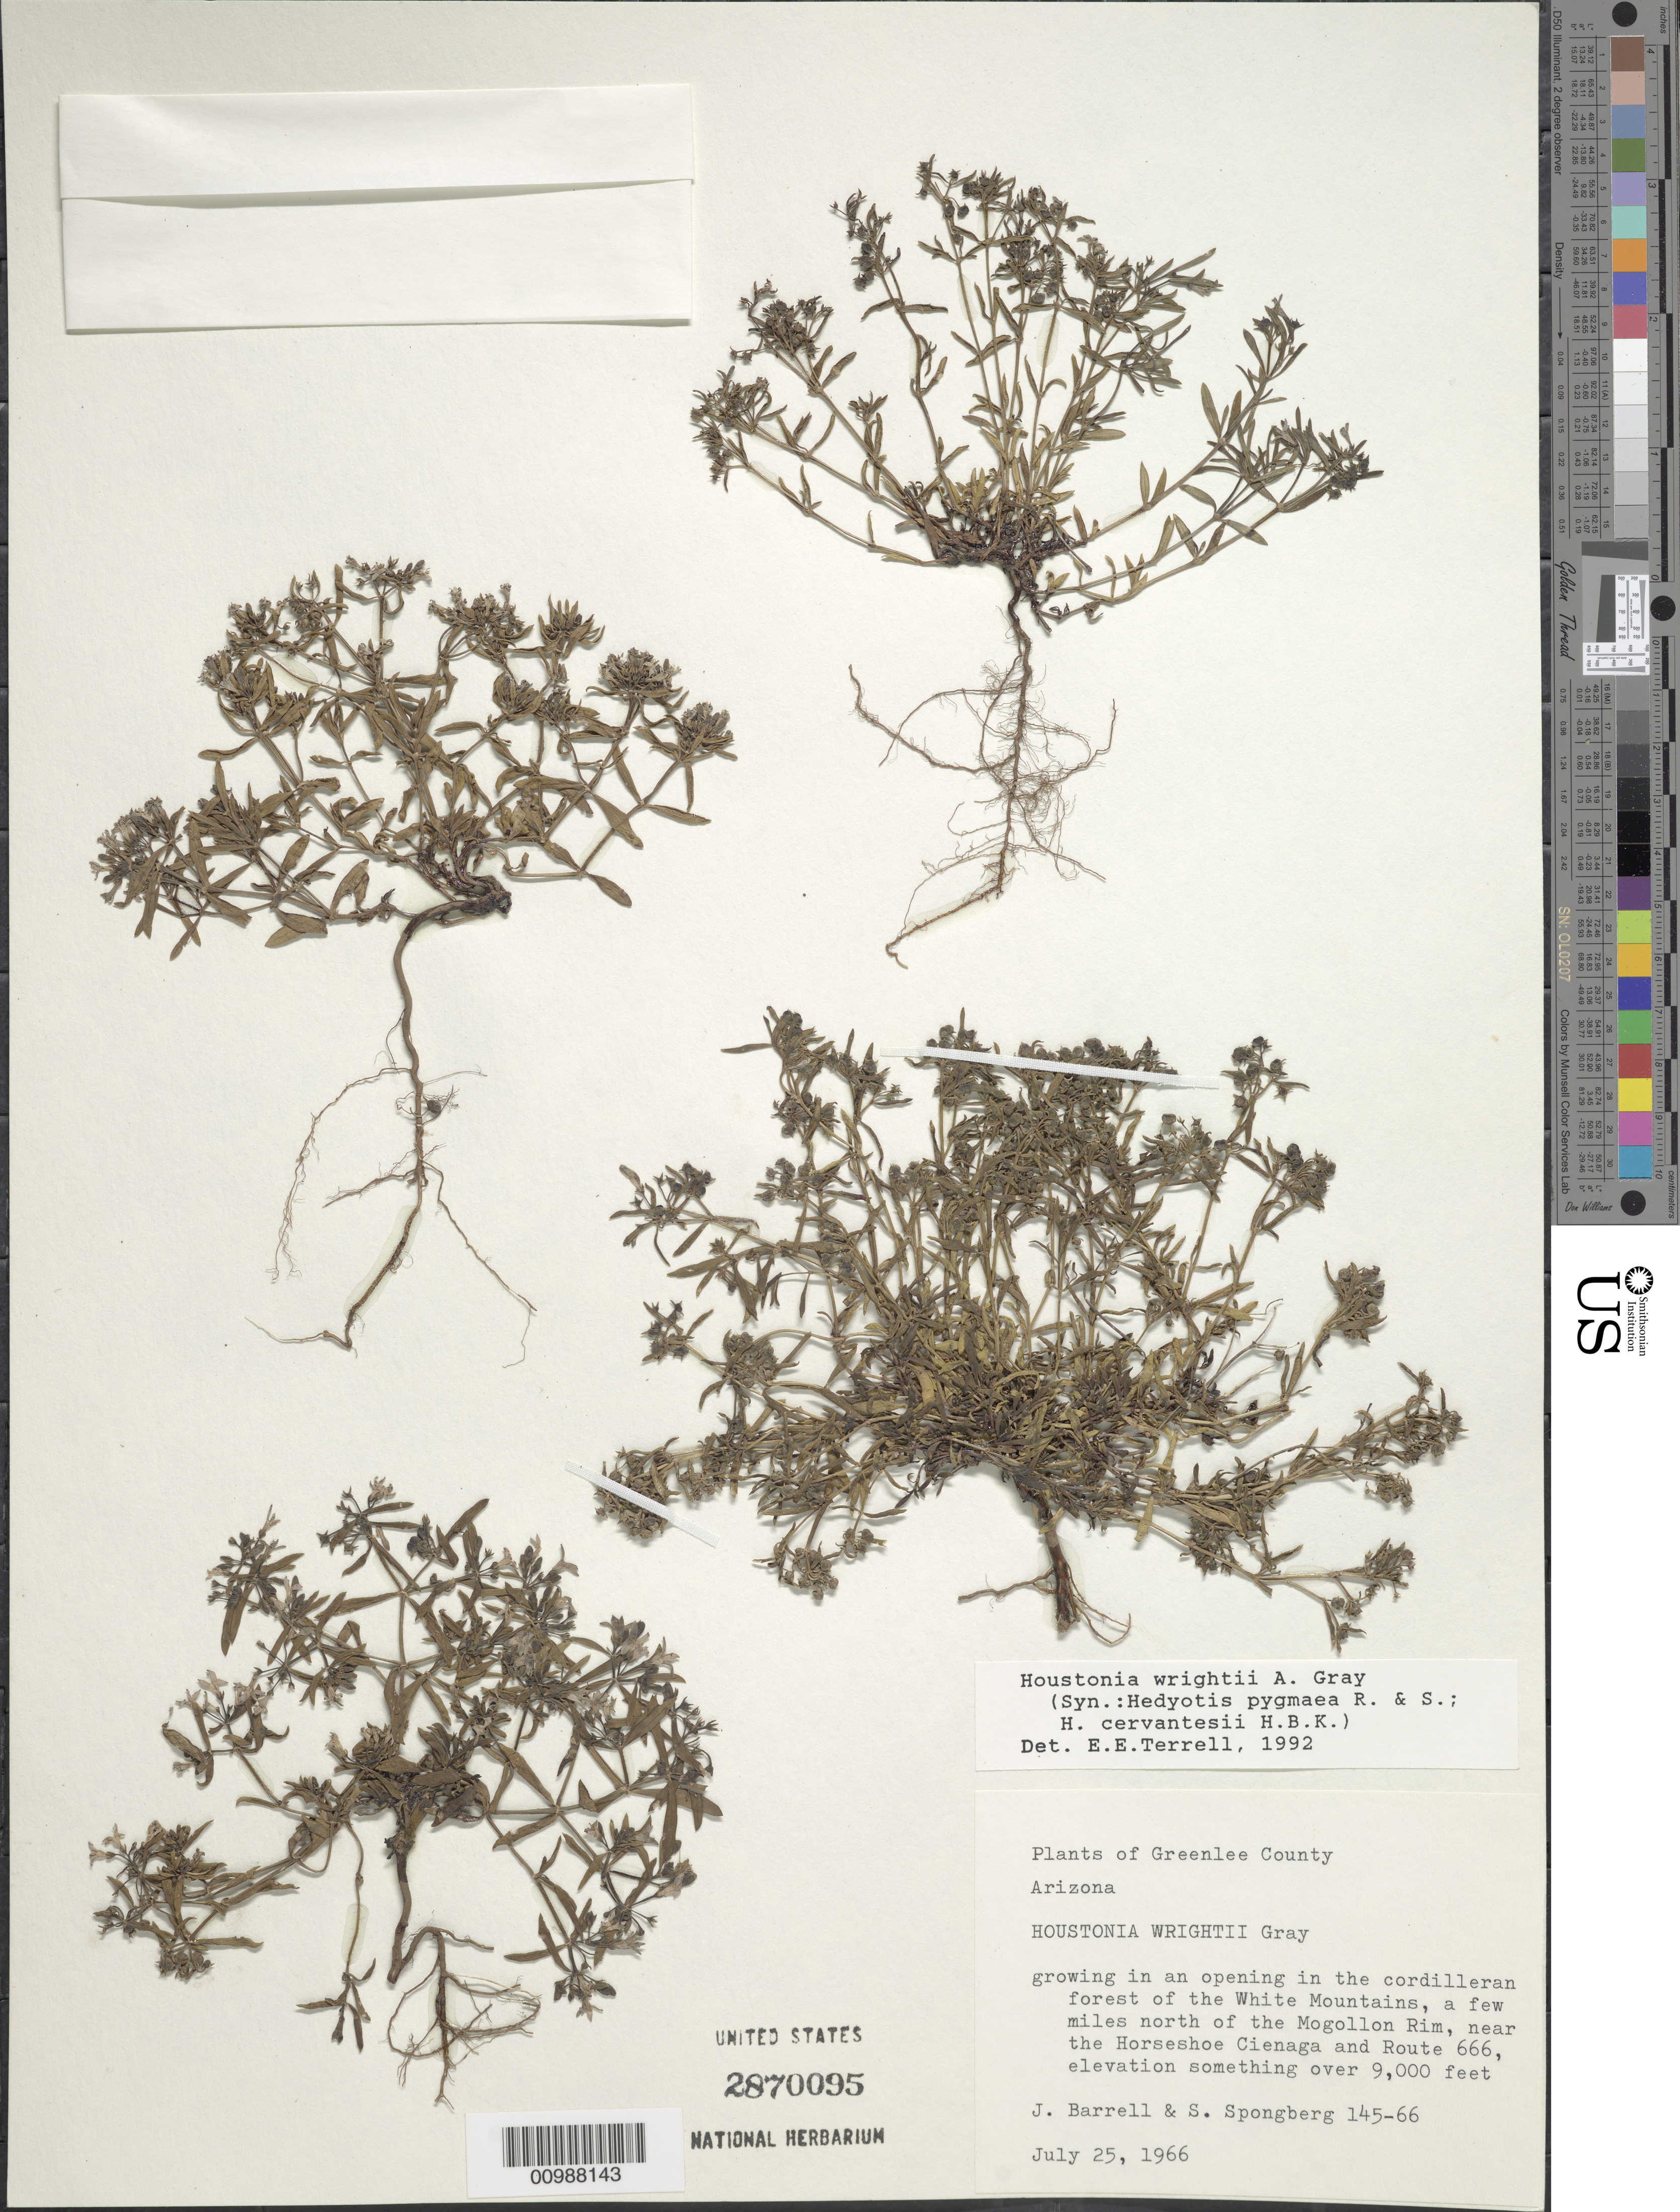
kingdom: Plantae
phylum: Tracheophyta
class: Magnoliopsida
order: Gentianales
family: Rubiaceae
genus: Houstonia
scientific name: Houstonia wrightii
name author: (A. Gray) A. Gray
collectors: J. Barrell & S. A.Spongberg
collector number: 145-66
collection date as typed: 25 Jul 1966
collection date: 1966-07-25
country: United States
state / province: Arizona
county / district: Greenlee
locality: Growing in an opening in the corilleran forest of the White Mountains, a few miles north of the Mogollon Rim, near the Horseshoe Cienaga and Route 66.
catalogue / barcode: US 2870095